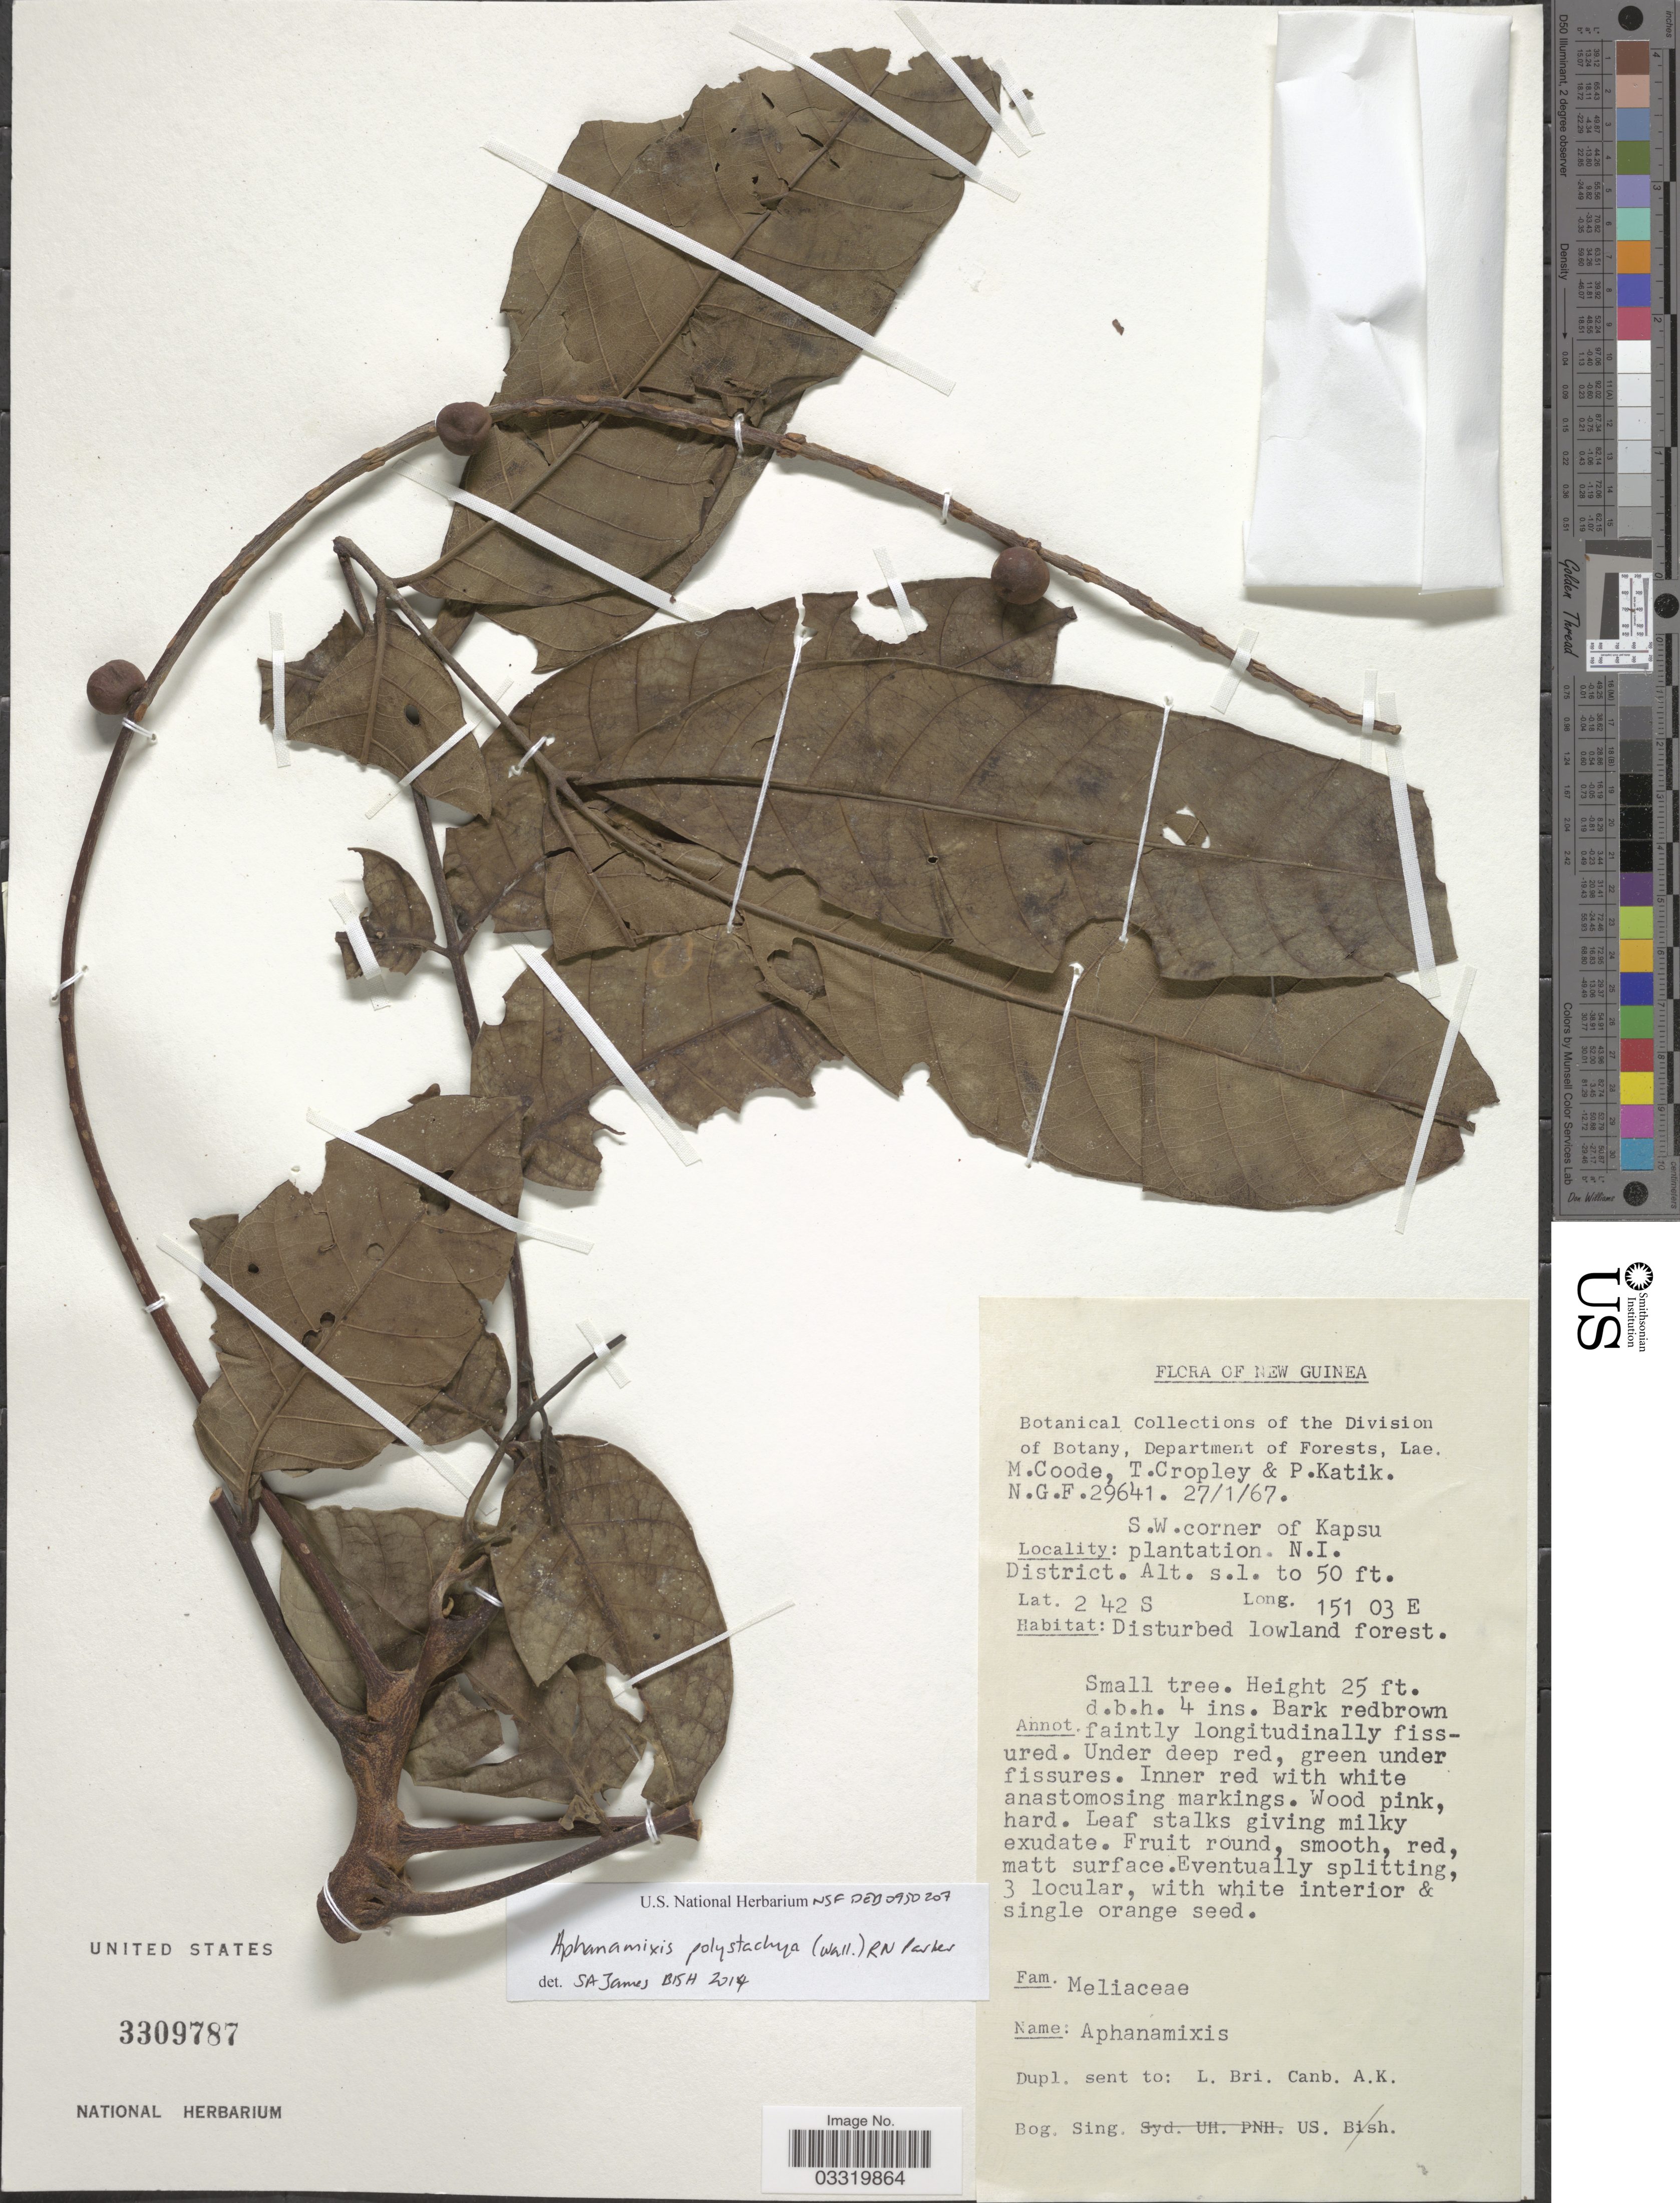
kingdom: Plantae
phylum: Tracheophyta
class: Magnoliopsida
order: Sapindales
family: Meliaceae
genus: Aphanamixis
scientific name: Aphanamixis polystachya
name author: (Wall.) R. Parker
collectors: M. Coode, T. Cropley & P. Katik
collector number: NGF29641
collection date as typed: Transcribed d/m/y: 27/1/67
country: Papua New Guinea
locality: New Guinea, S.W. Corner of Kapsu plantation, N.I. District.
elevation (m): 15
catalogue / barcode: US 3309787